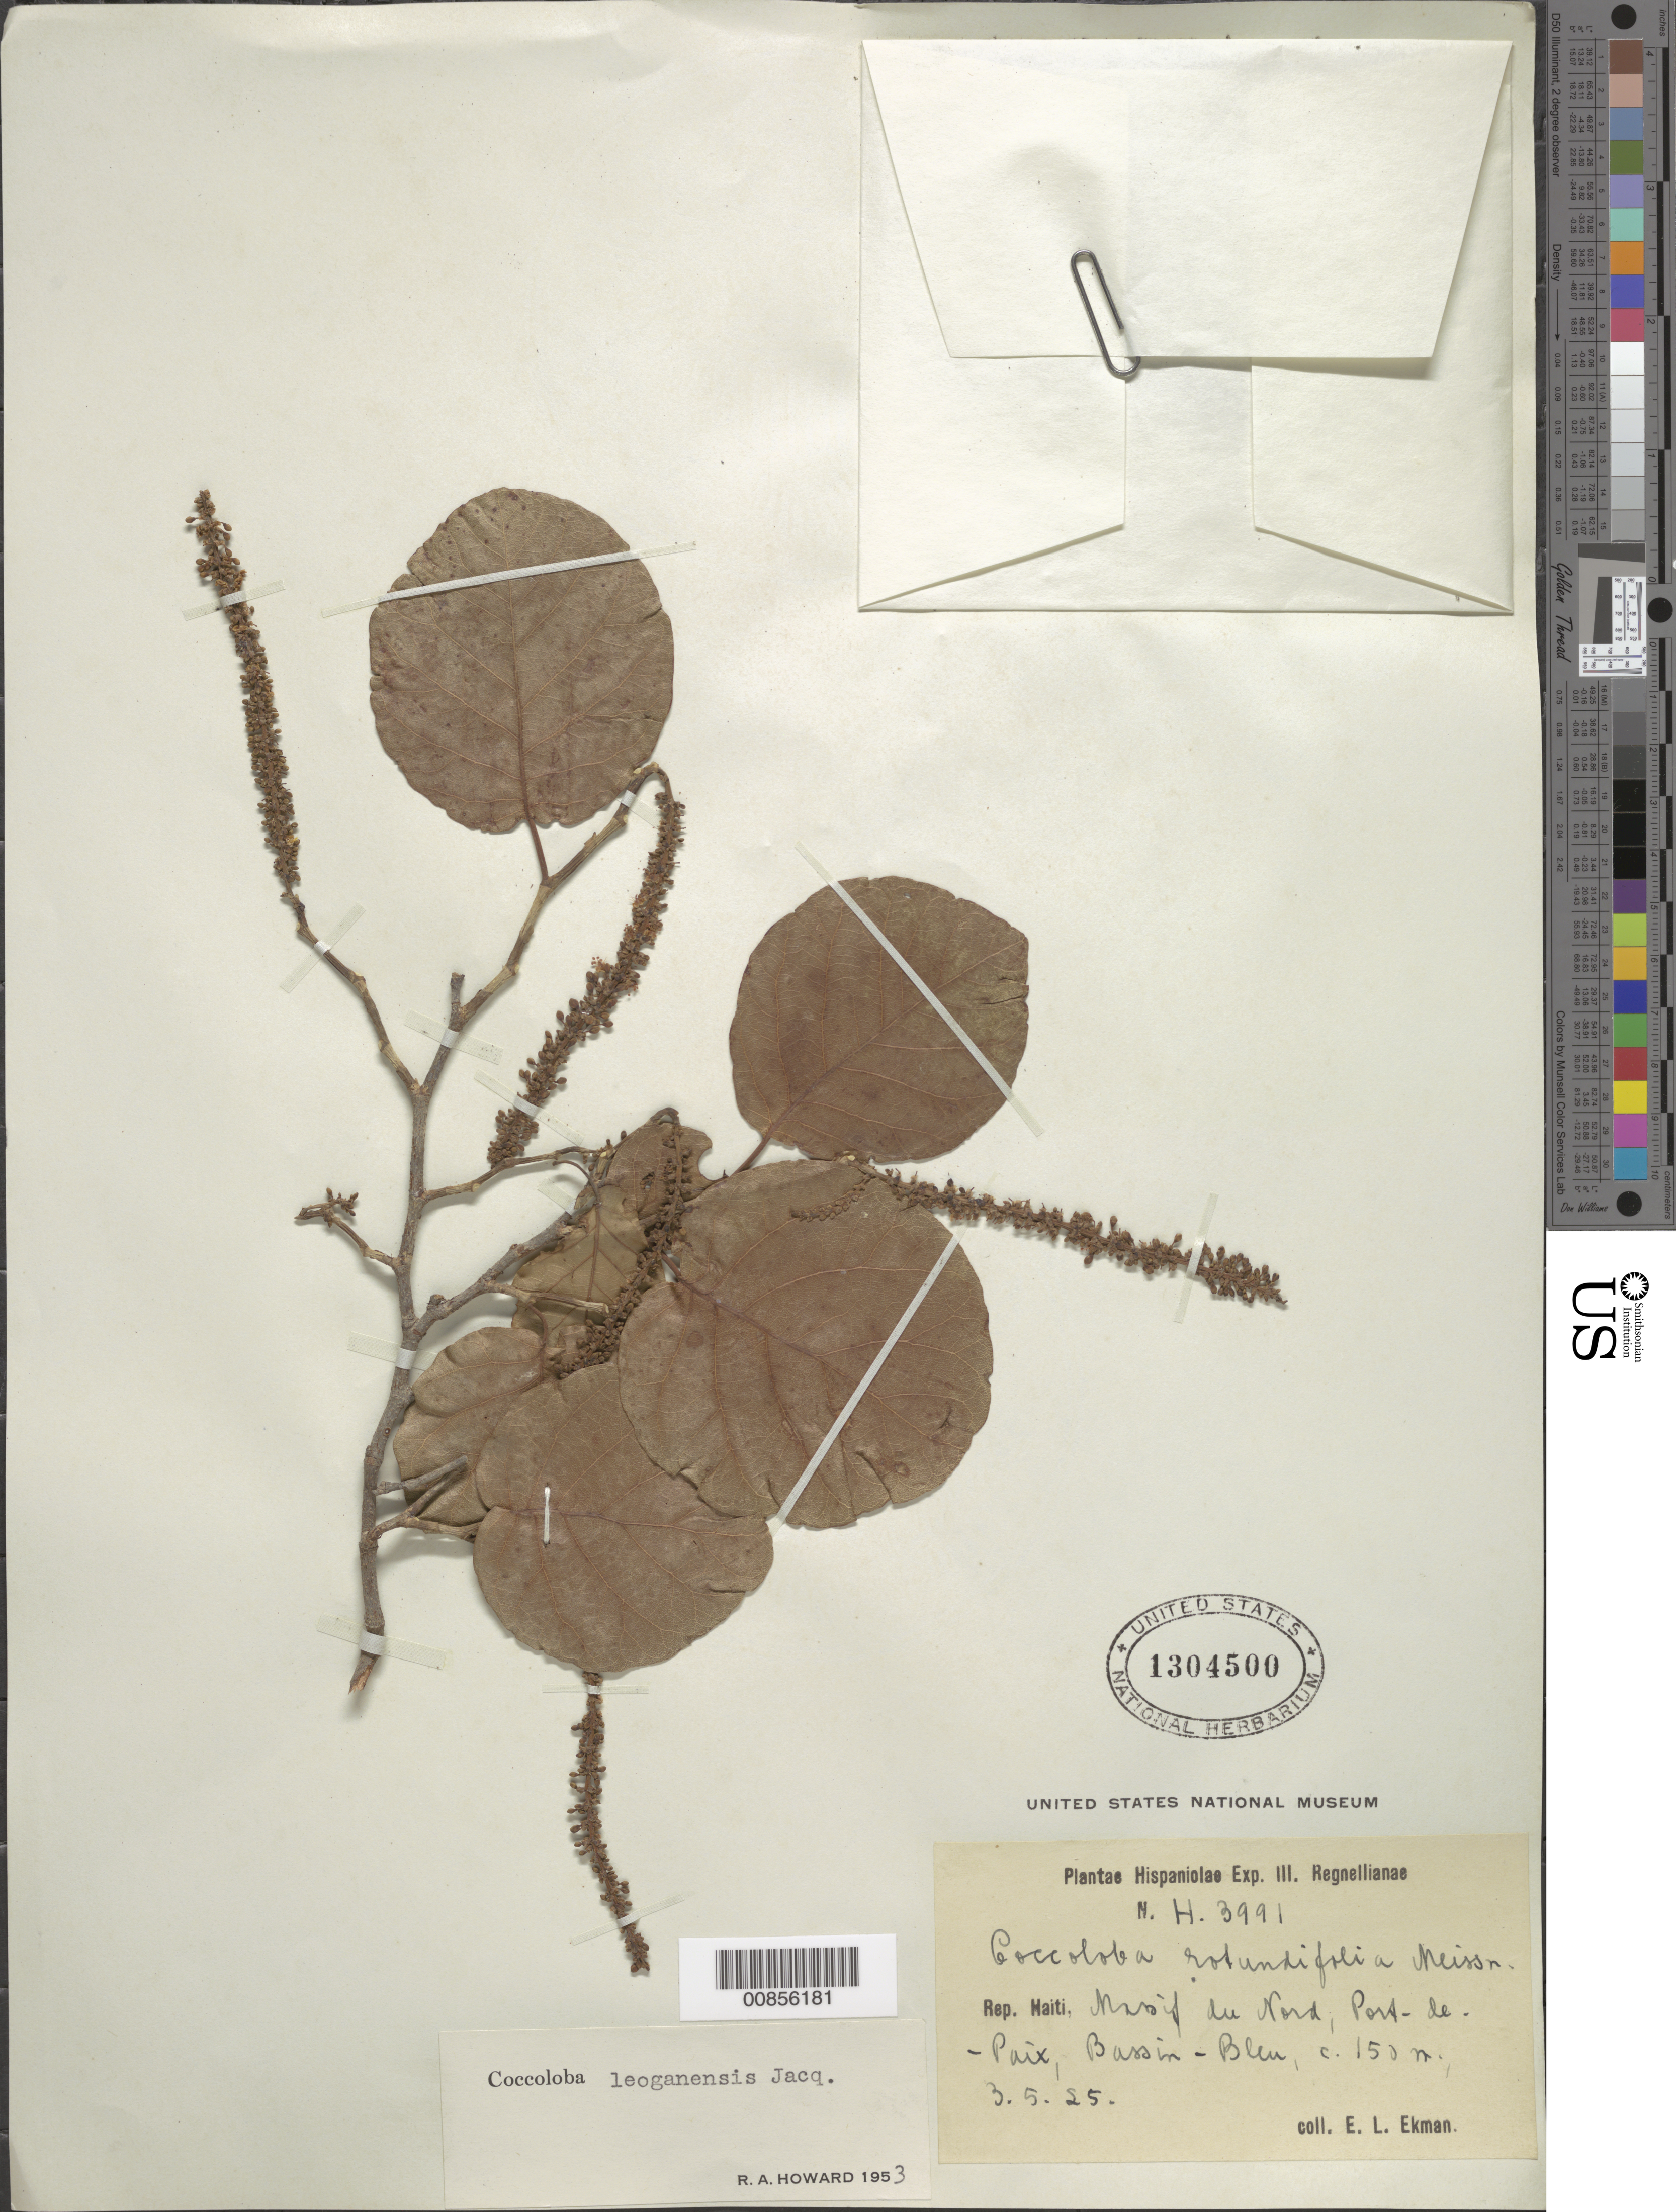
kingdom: Plantae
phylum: Tracheophyta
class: Magnoliopsida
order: Caryophyllales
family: Polygonaceae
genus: Coccoloba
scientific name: Coccoloba leoganensis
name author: Jacq.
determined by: Howard, R. A.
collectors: E. L. Ekman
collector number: H 3991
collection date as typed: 03 May 1925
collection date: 1925-05-03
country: Haiti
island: Hispaniola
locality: Massif du Nord, Port-de-Paix, Bassin-Bleu.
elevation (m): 150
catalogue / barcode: US 1304500